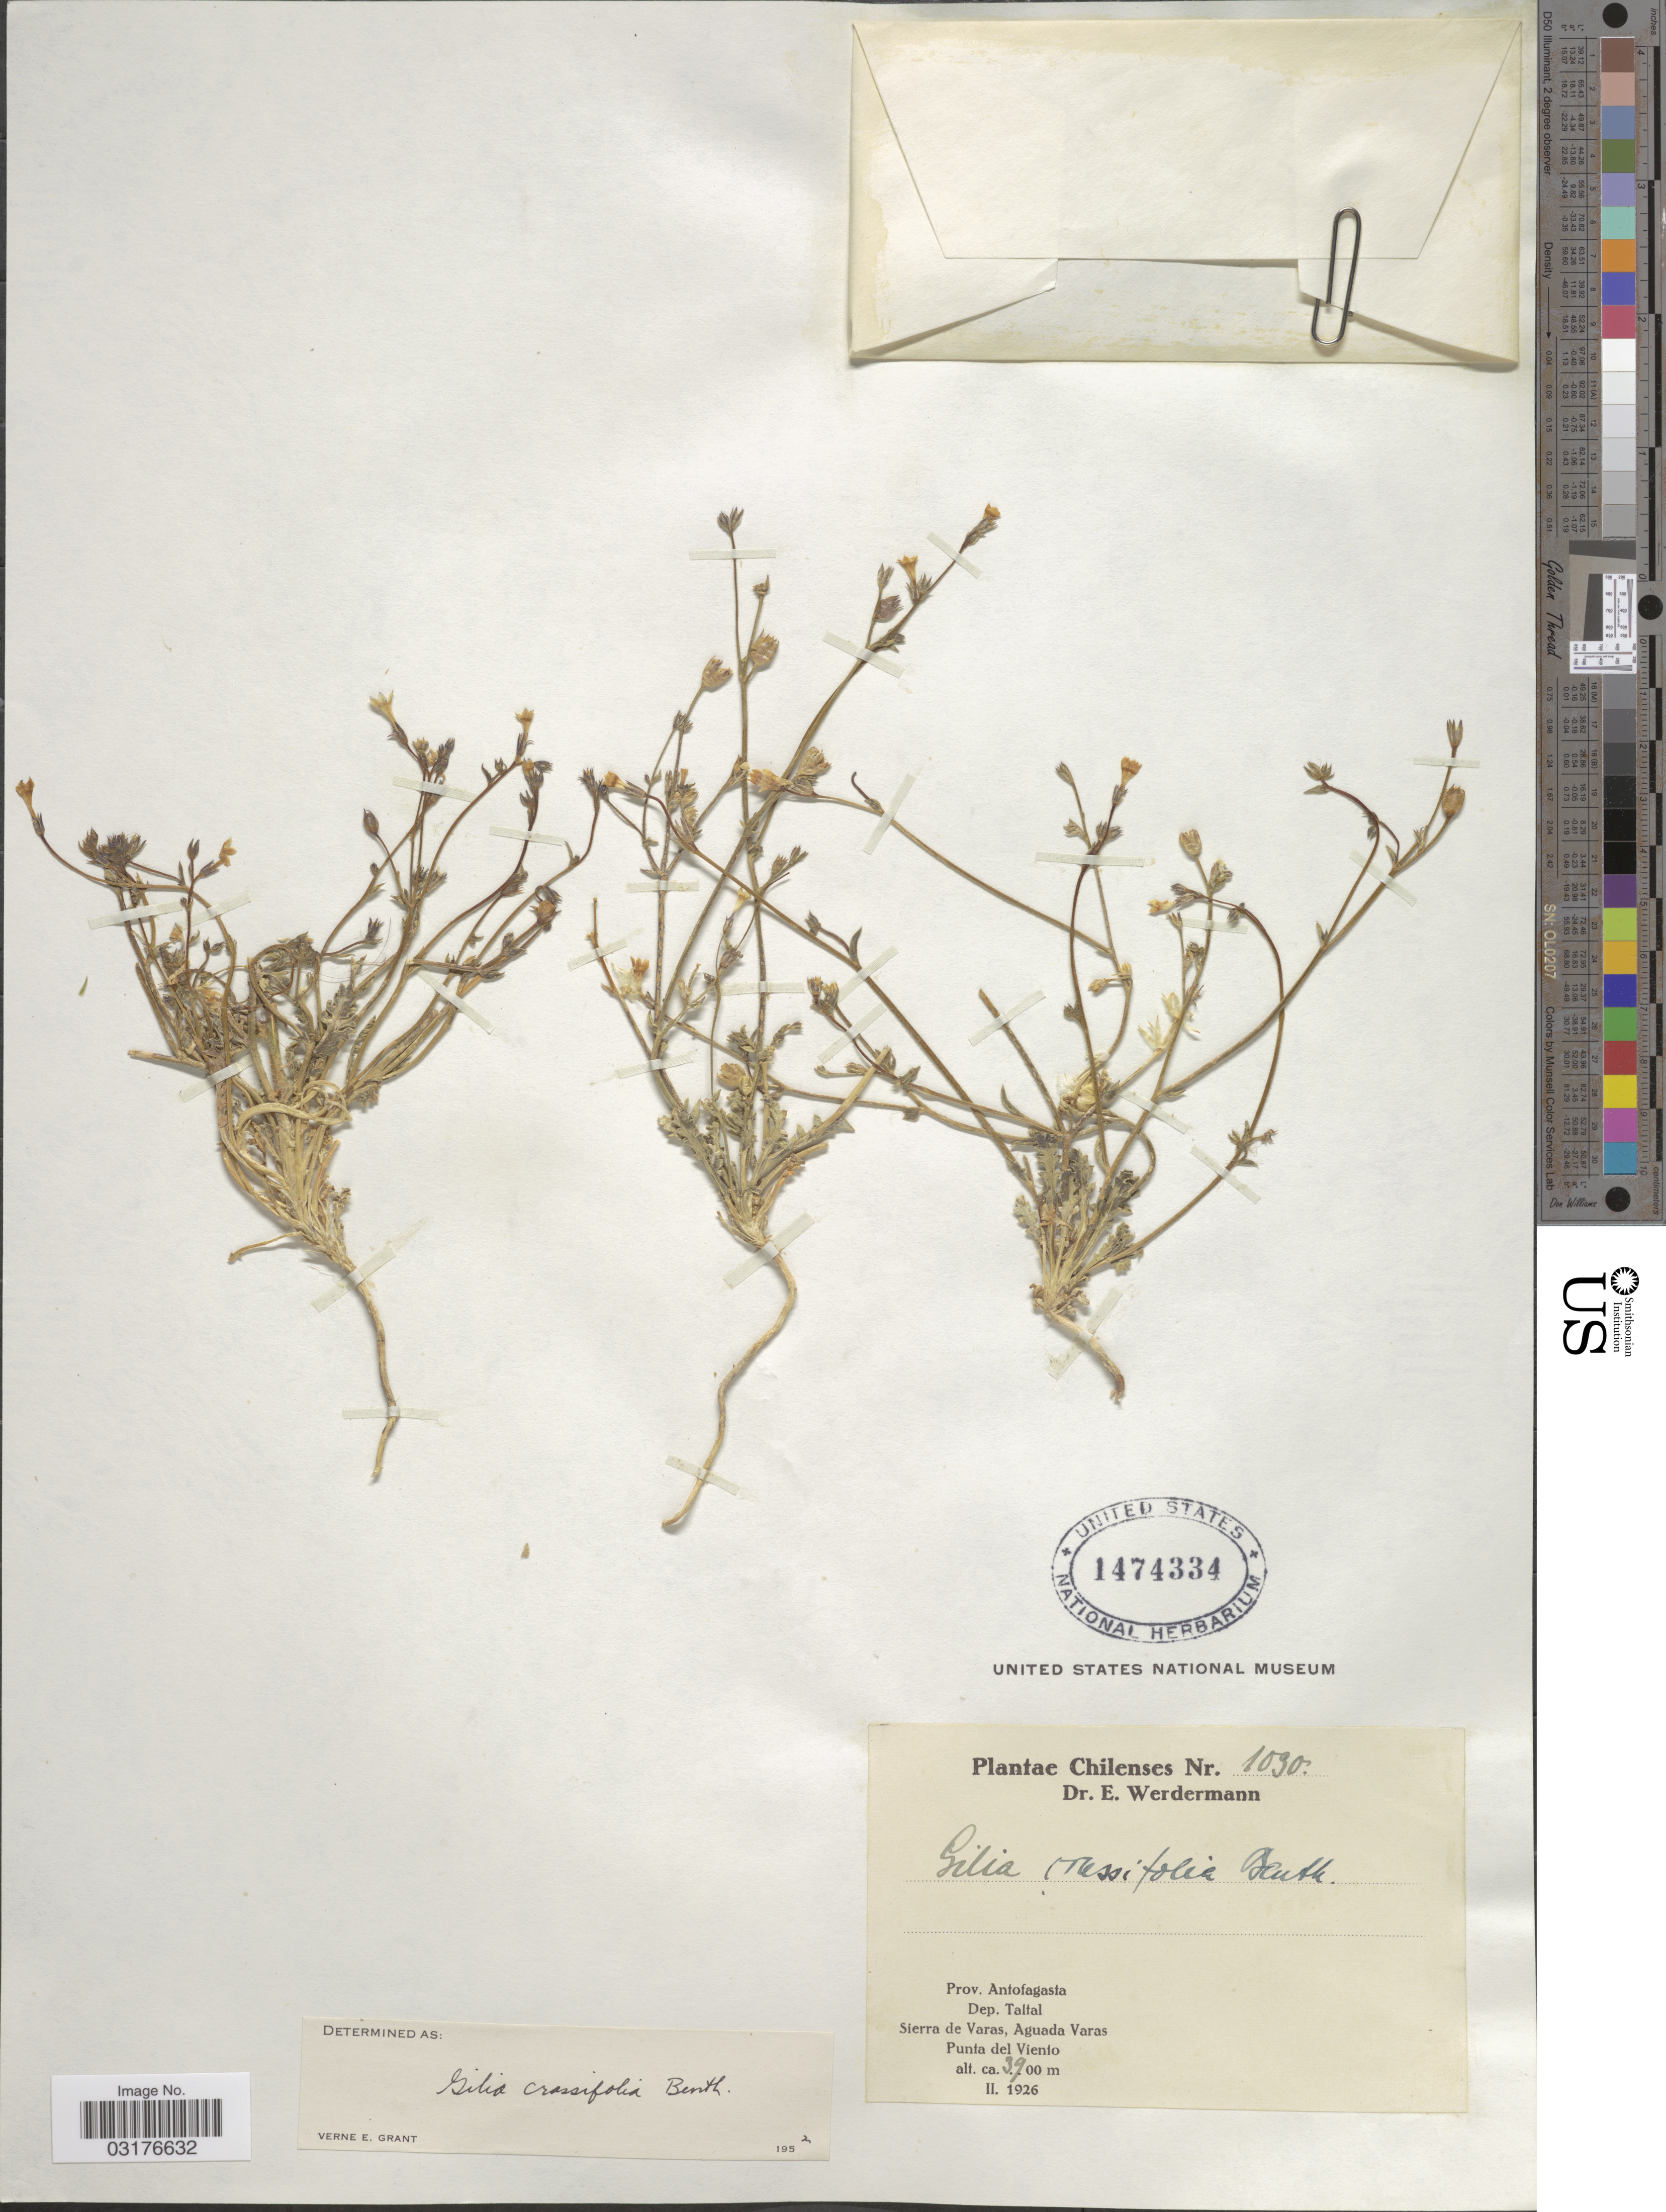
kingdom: Plantae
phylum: Tracheophyta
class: Magnoliopsida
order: Ericales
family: Polemoniaceae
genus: Gilia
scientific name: Gilia crassifolia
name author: Benth.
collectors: E. Werdermann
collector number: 1030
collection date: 1926-02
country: Chile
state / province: Antofagasta (II)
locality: Dep. Taltal. Sierra de Varas, Aguada Varas. Punta del Viento.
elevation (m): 3900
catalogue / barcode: US 1474334